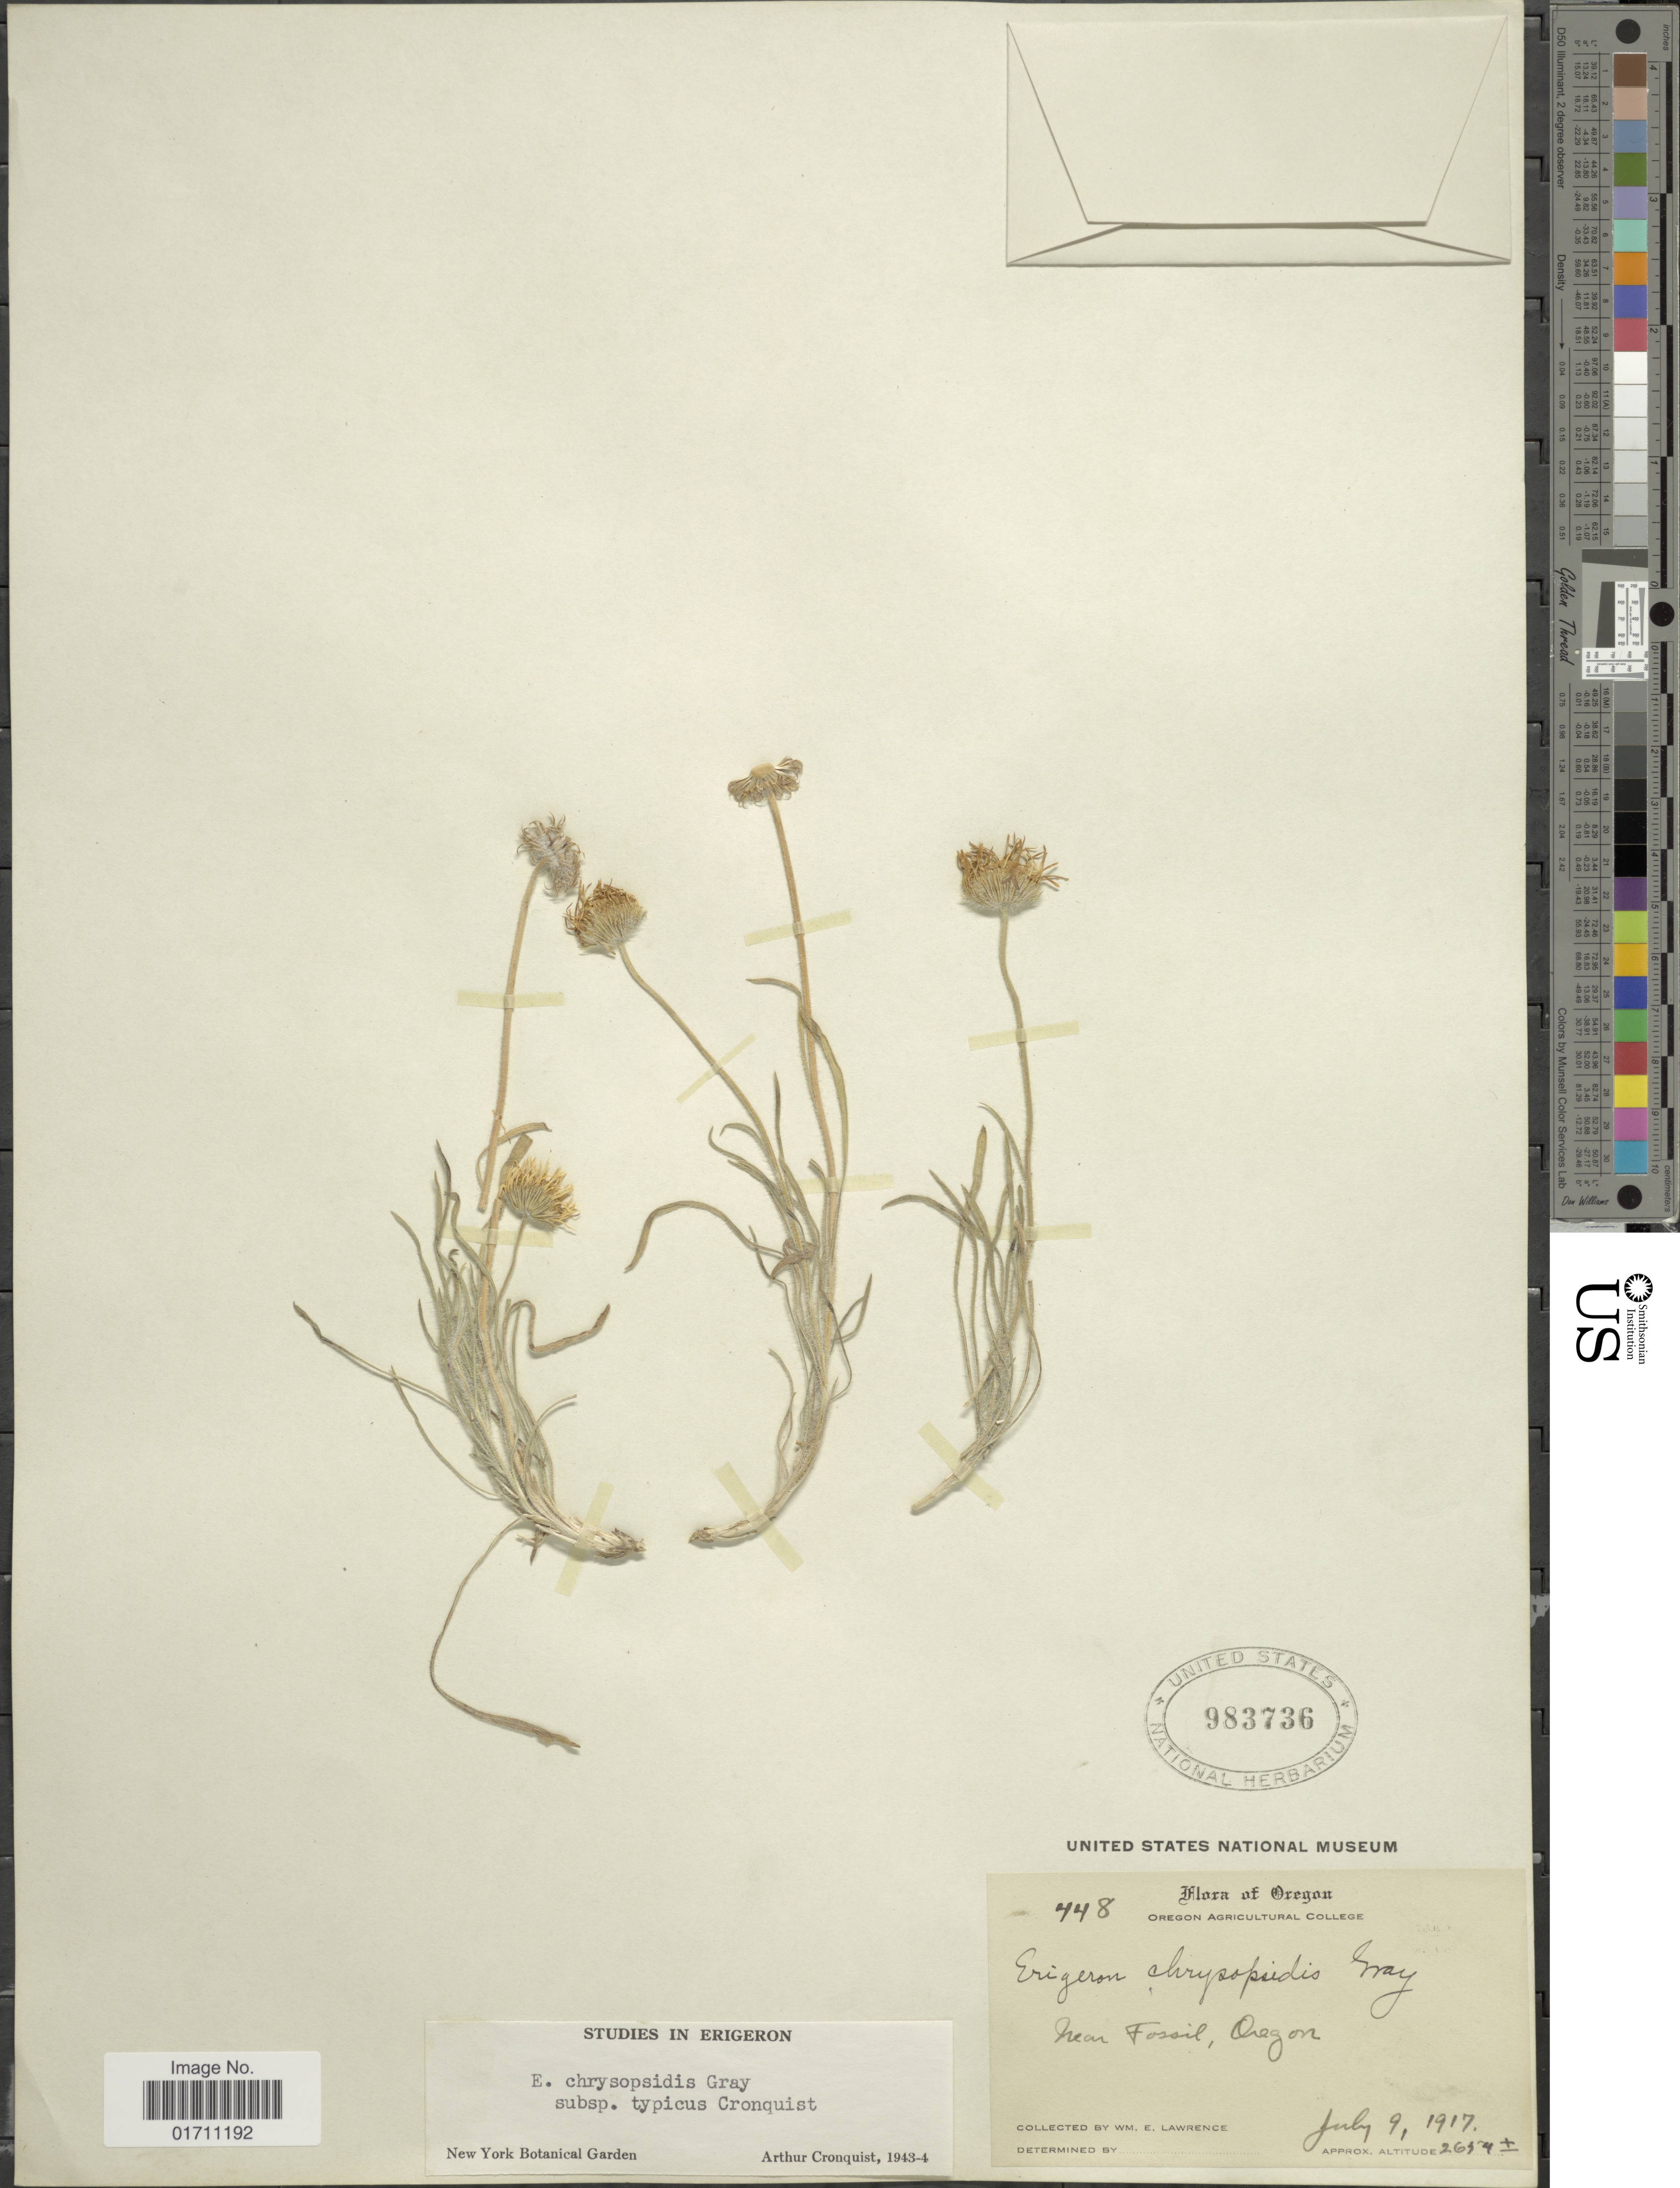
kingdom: Plantae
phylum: Tracheophyta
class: Magnoliopsida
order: Asterales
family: Asteraceae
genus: Erigeron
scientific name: Erigeron chrysopsidis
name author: A. Gray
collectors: W. Lawrence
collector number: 448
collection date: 1917-07-09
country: United States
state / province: Oregon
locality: Near Fossill, oregon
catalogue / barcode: US 983736